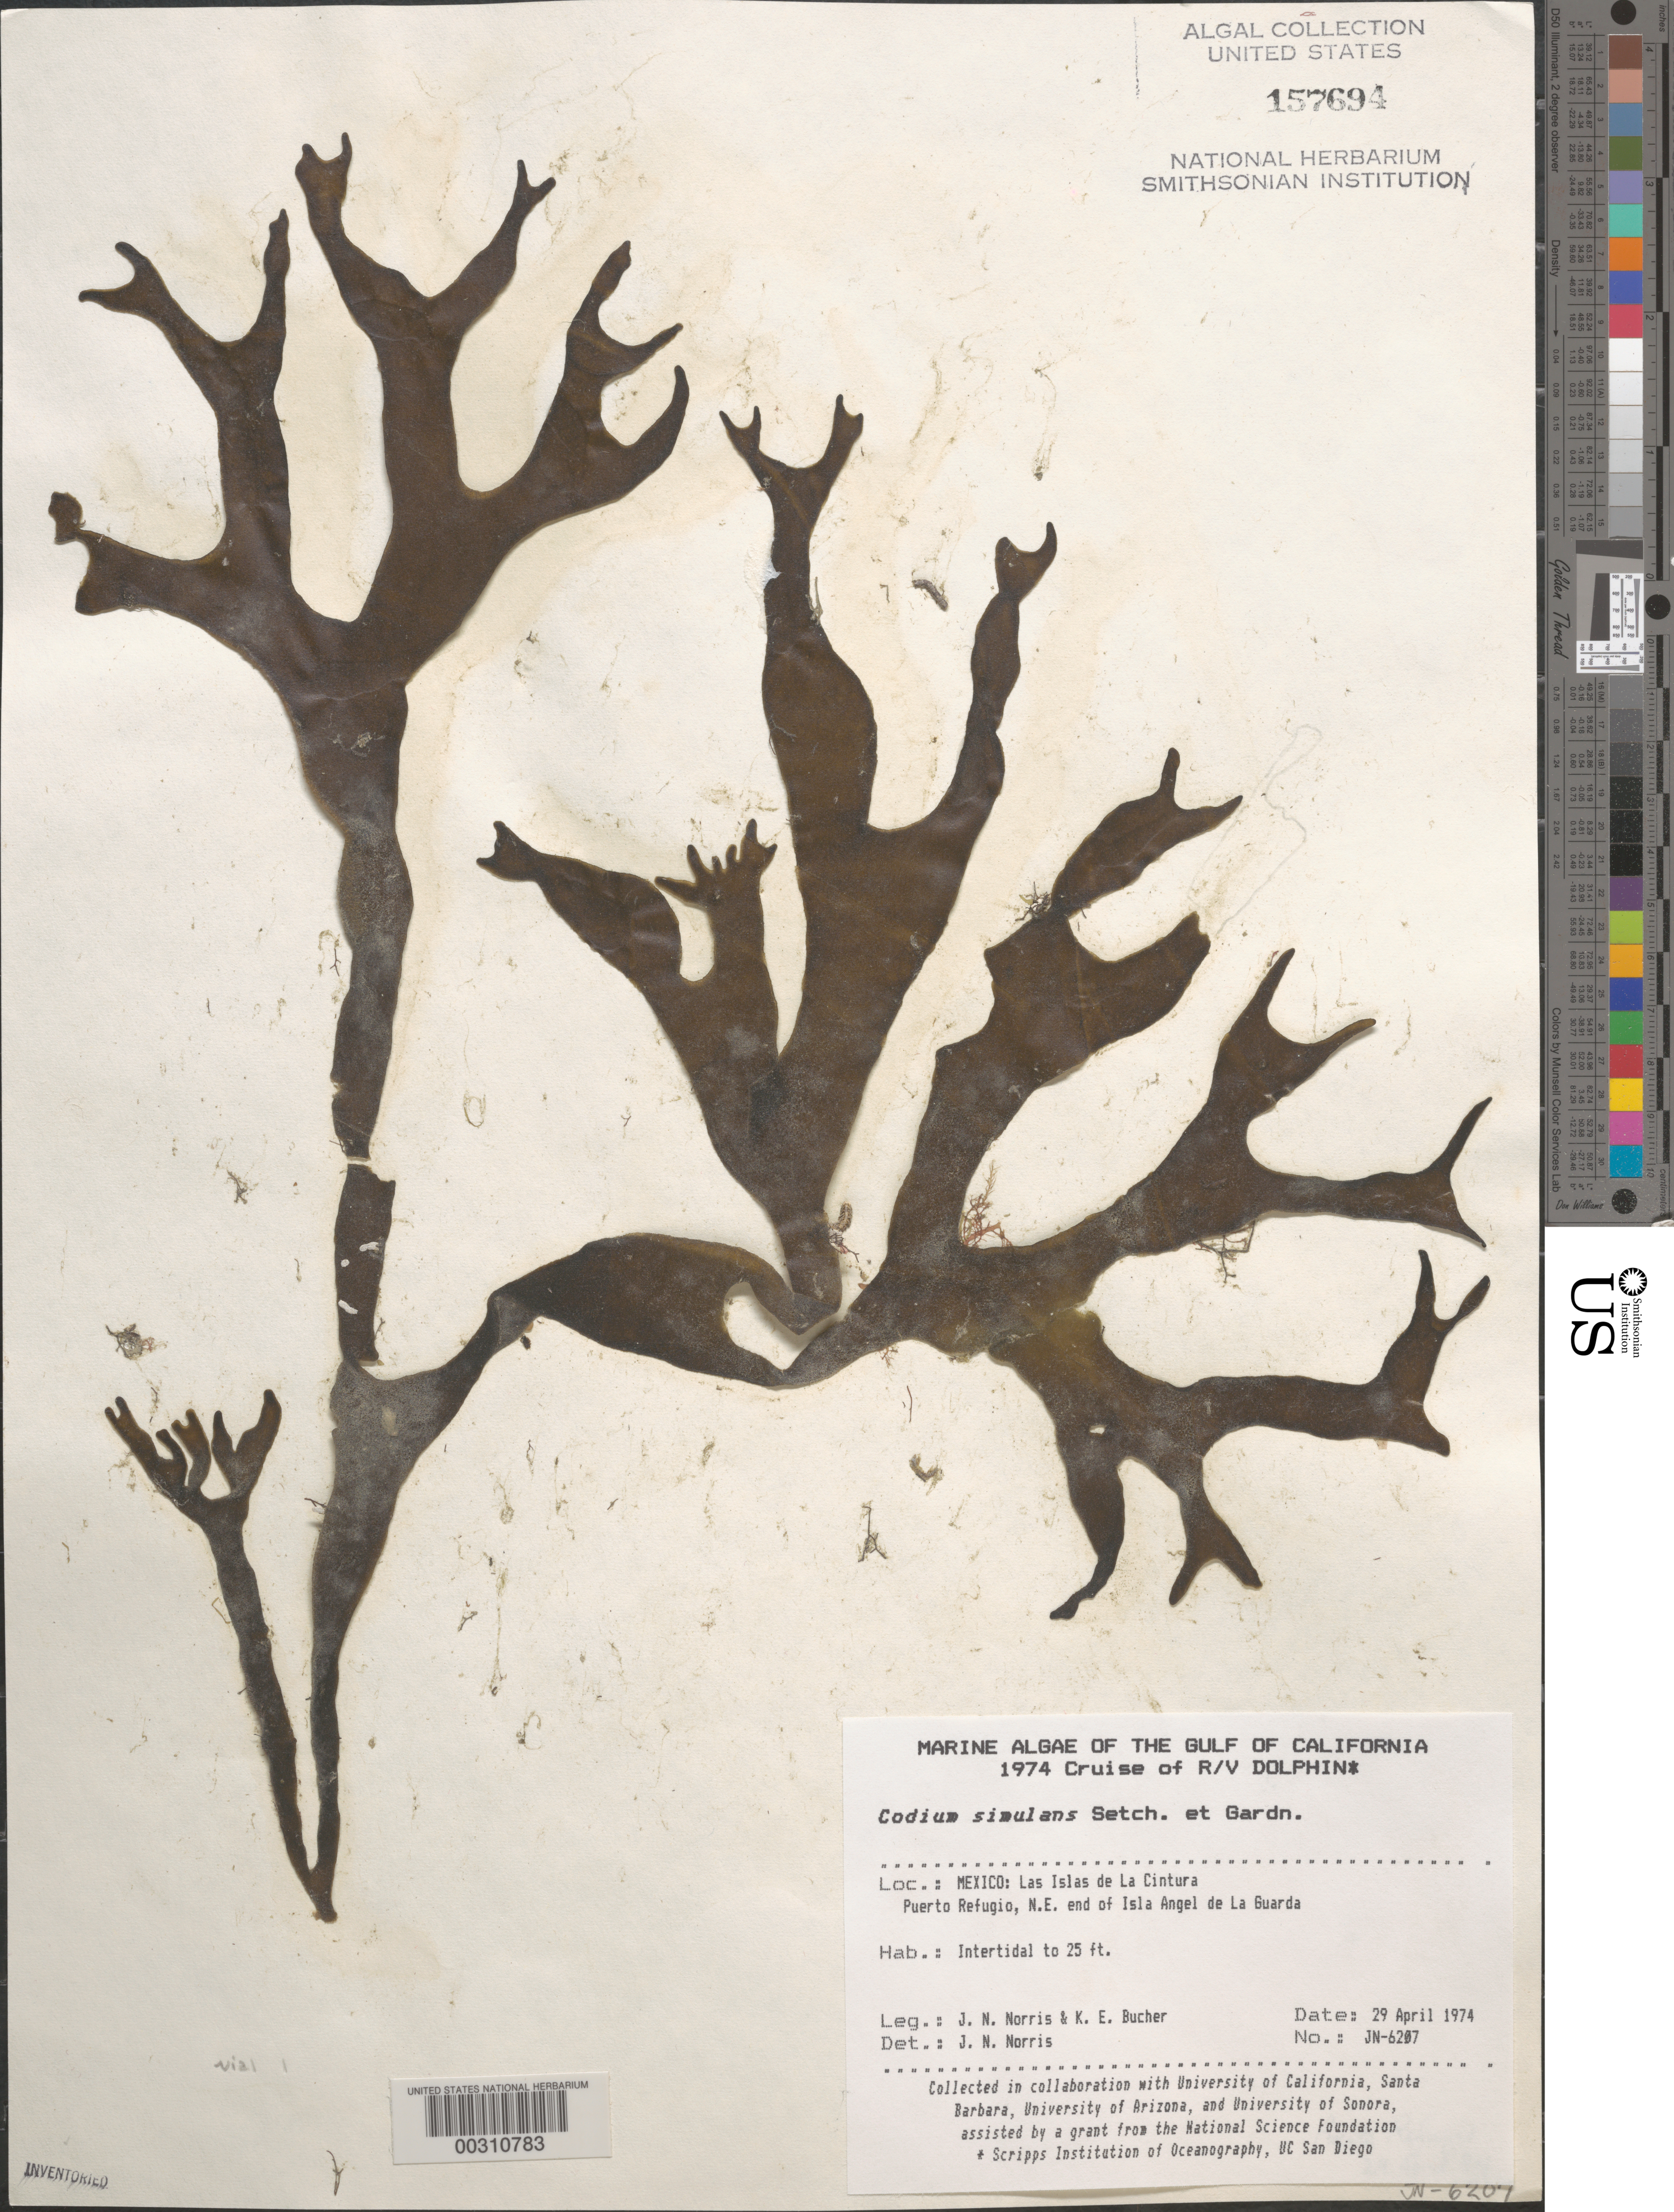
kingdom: Plantae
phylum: Chlorophyta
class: Ulvophyceae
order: Bryopsidales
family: Codiaceae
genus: Codium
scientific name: Codium simulans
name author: Setch. & N.L. Gardner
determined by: Norris, James N.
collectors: J. N. Norris & K. E. Bucher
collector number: JN-6207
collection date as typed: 29 Apr 1974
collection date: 1974-04-29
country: Mexico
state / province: Baja California Norte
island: Isla Angel de la Guarda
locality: Puerto Refugio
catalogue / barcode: US 157694